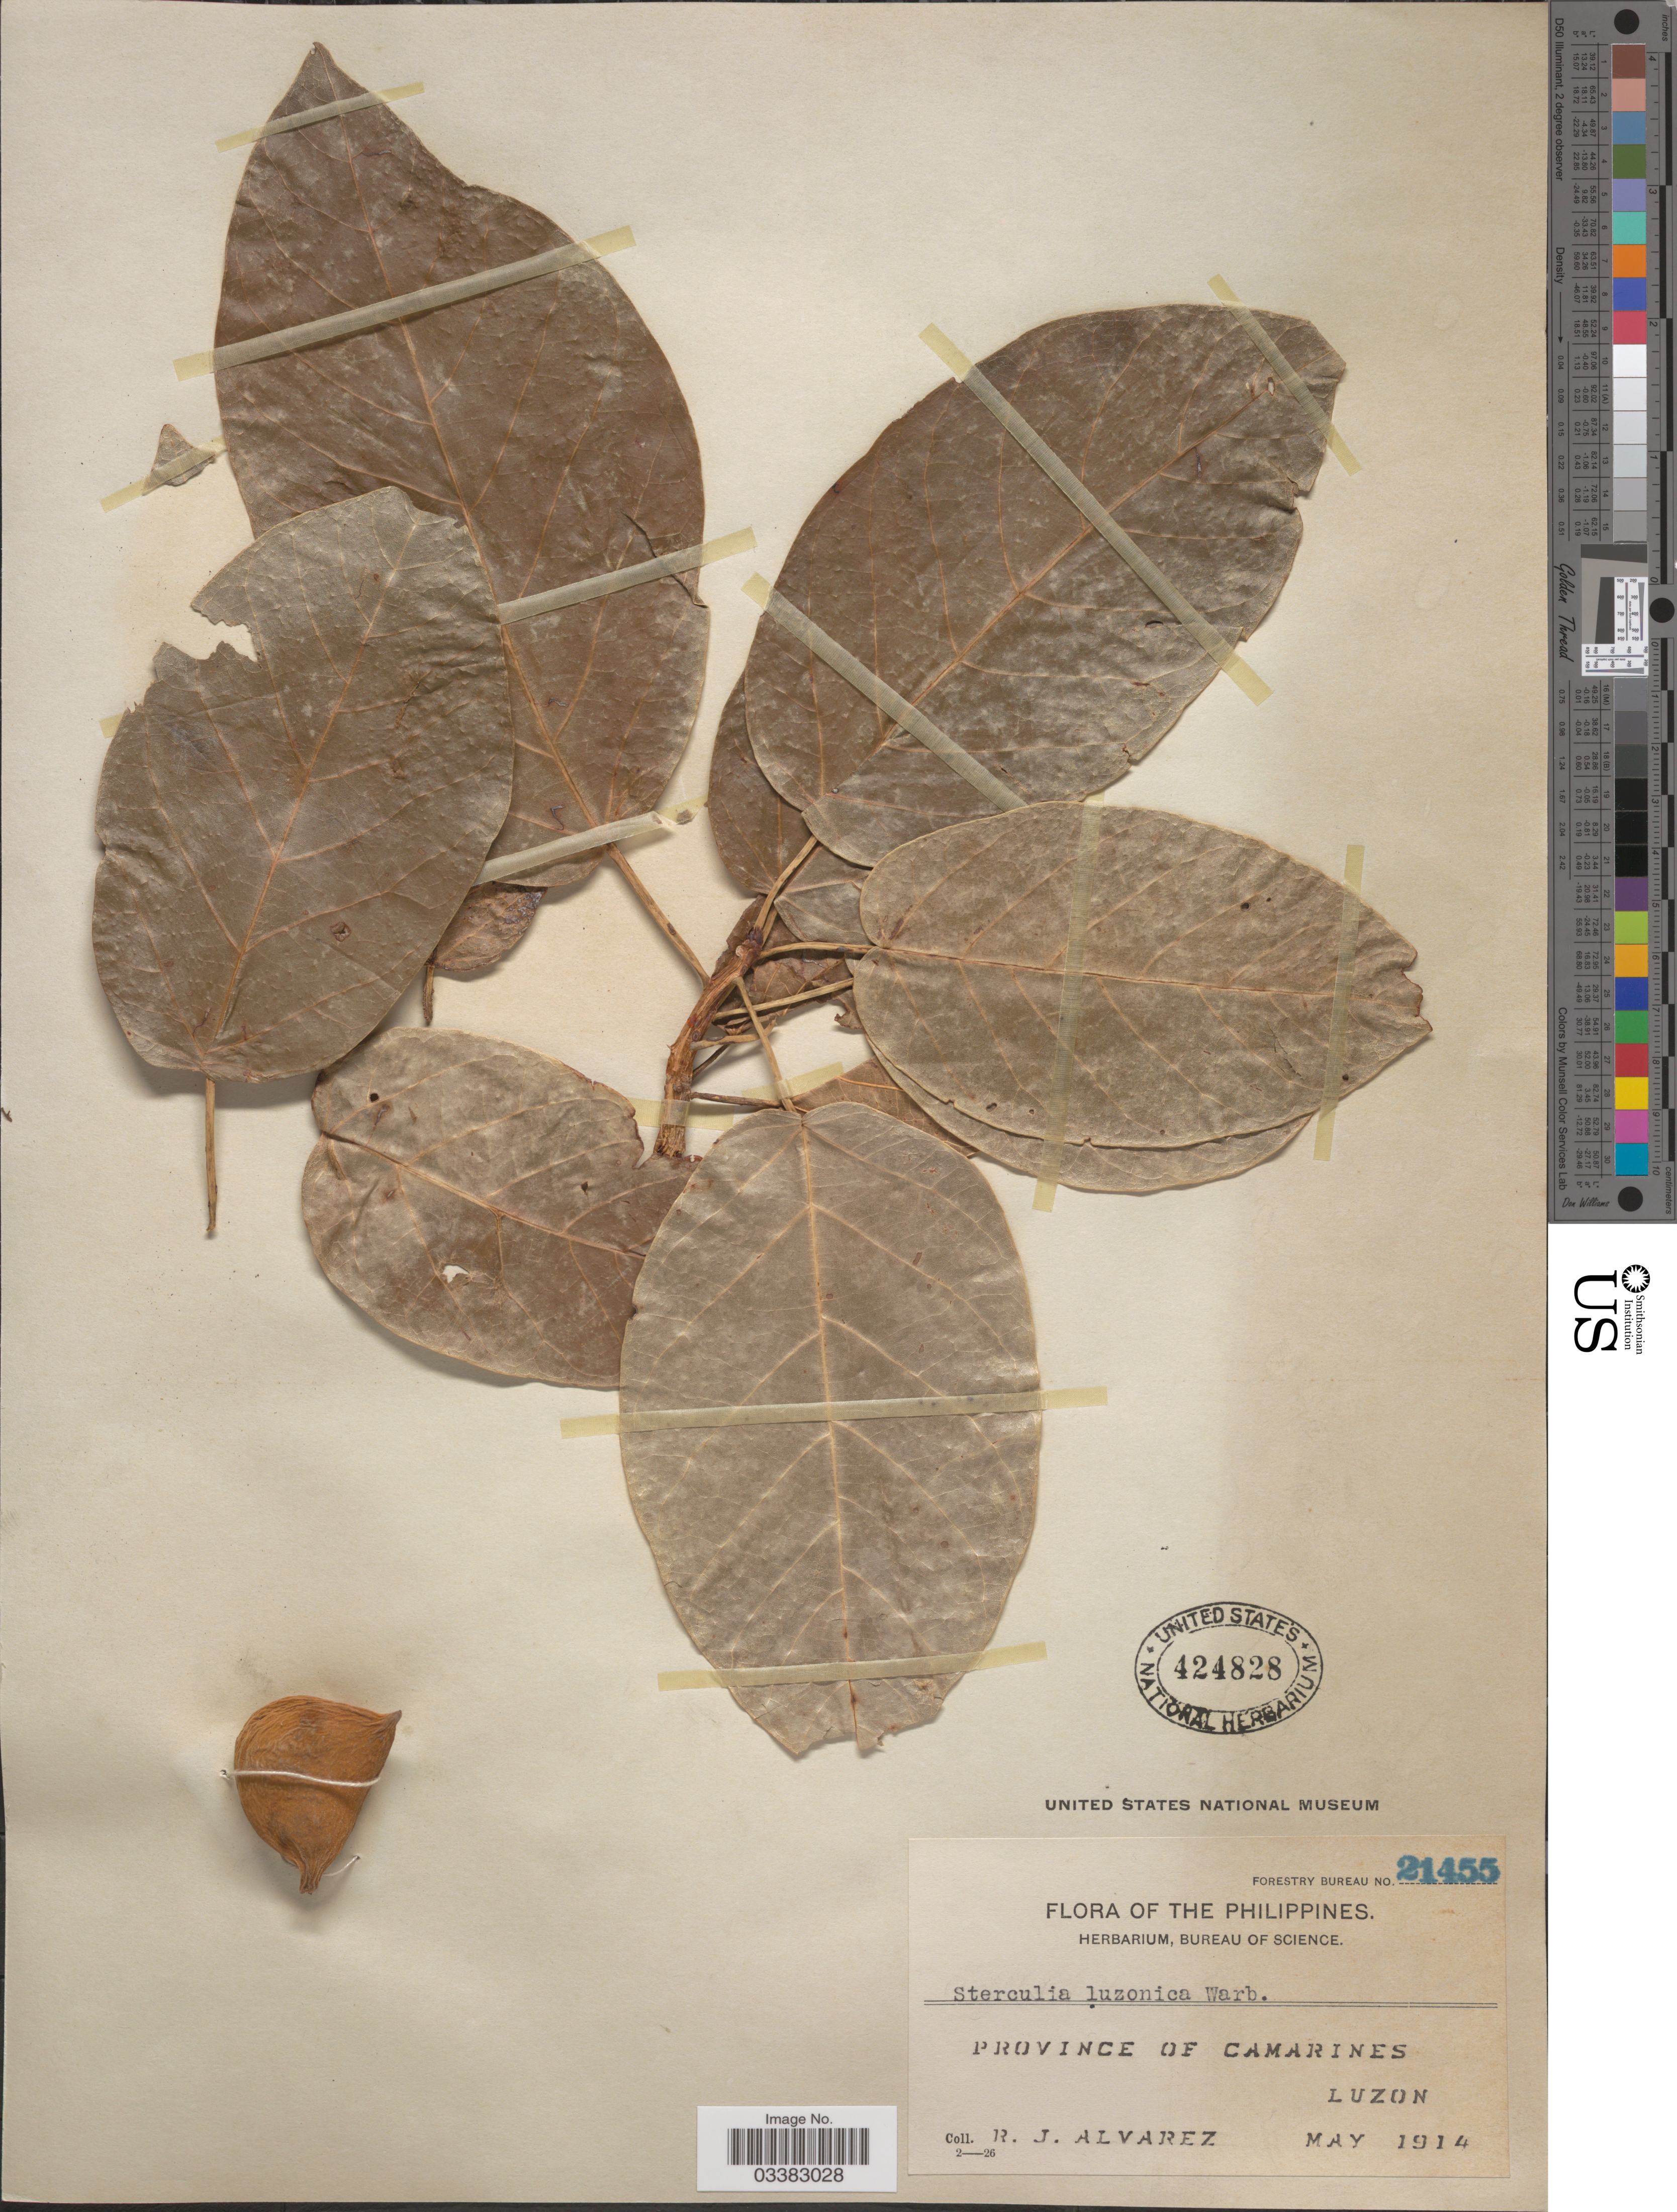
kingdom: Plantae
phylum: Tracheophyta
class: Magnoliopsida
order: Malvales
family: Malvaceae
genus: Sterculia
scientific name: Sterculia luzonica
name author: Warb.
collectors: R. Alvarez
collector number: Forestry Bureau 21455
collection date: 1914-05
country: Philippines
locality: Province of Camarines, Luzon.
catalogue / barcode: US 424828